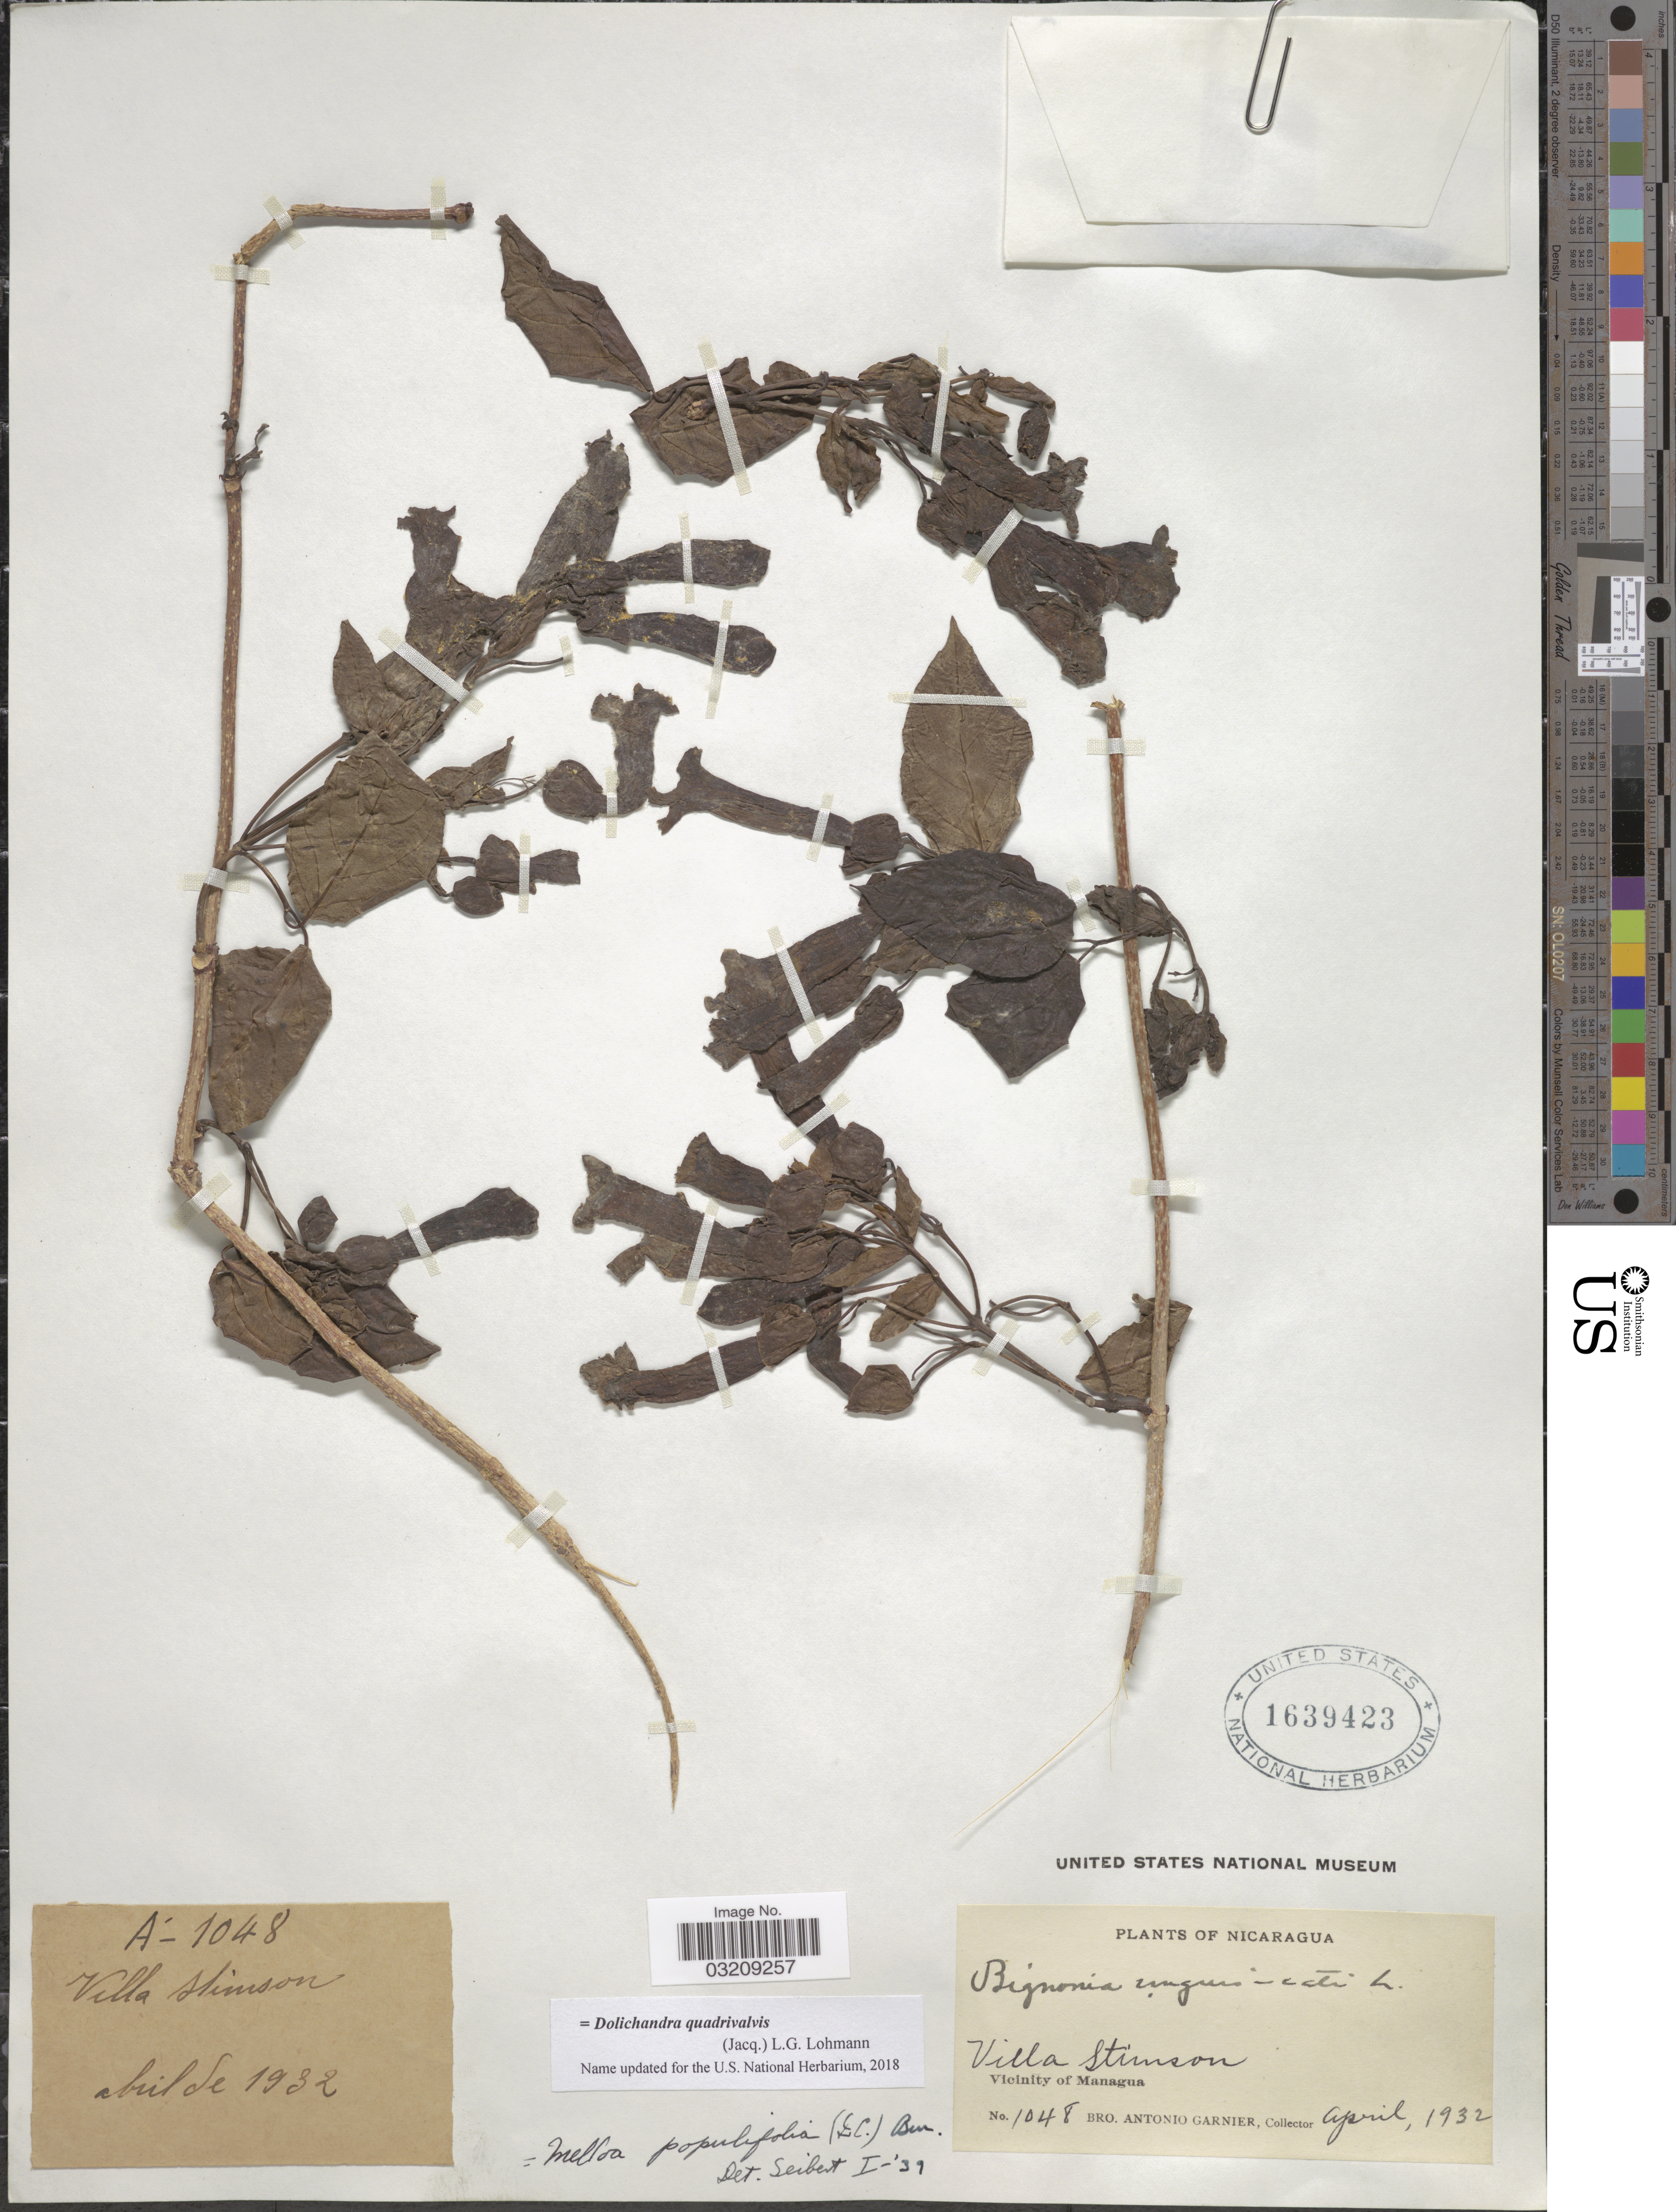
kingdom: Plantae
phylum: Tracheophyta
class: Magnoliopsida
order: Lamiales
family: Bignoniaceae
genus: Dolichandra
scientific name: Dolichandra quadrivalvis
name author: (Jacq.) L.G. Lohmann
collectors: Bro. A. Garnier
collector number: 1048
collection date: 1932-04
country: Nicaragua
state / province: Managua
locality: Villa Stimson. Vicinity of Managua.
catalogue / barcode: US 1639423